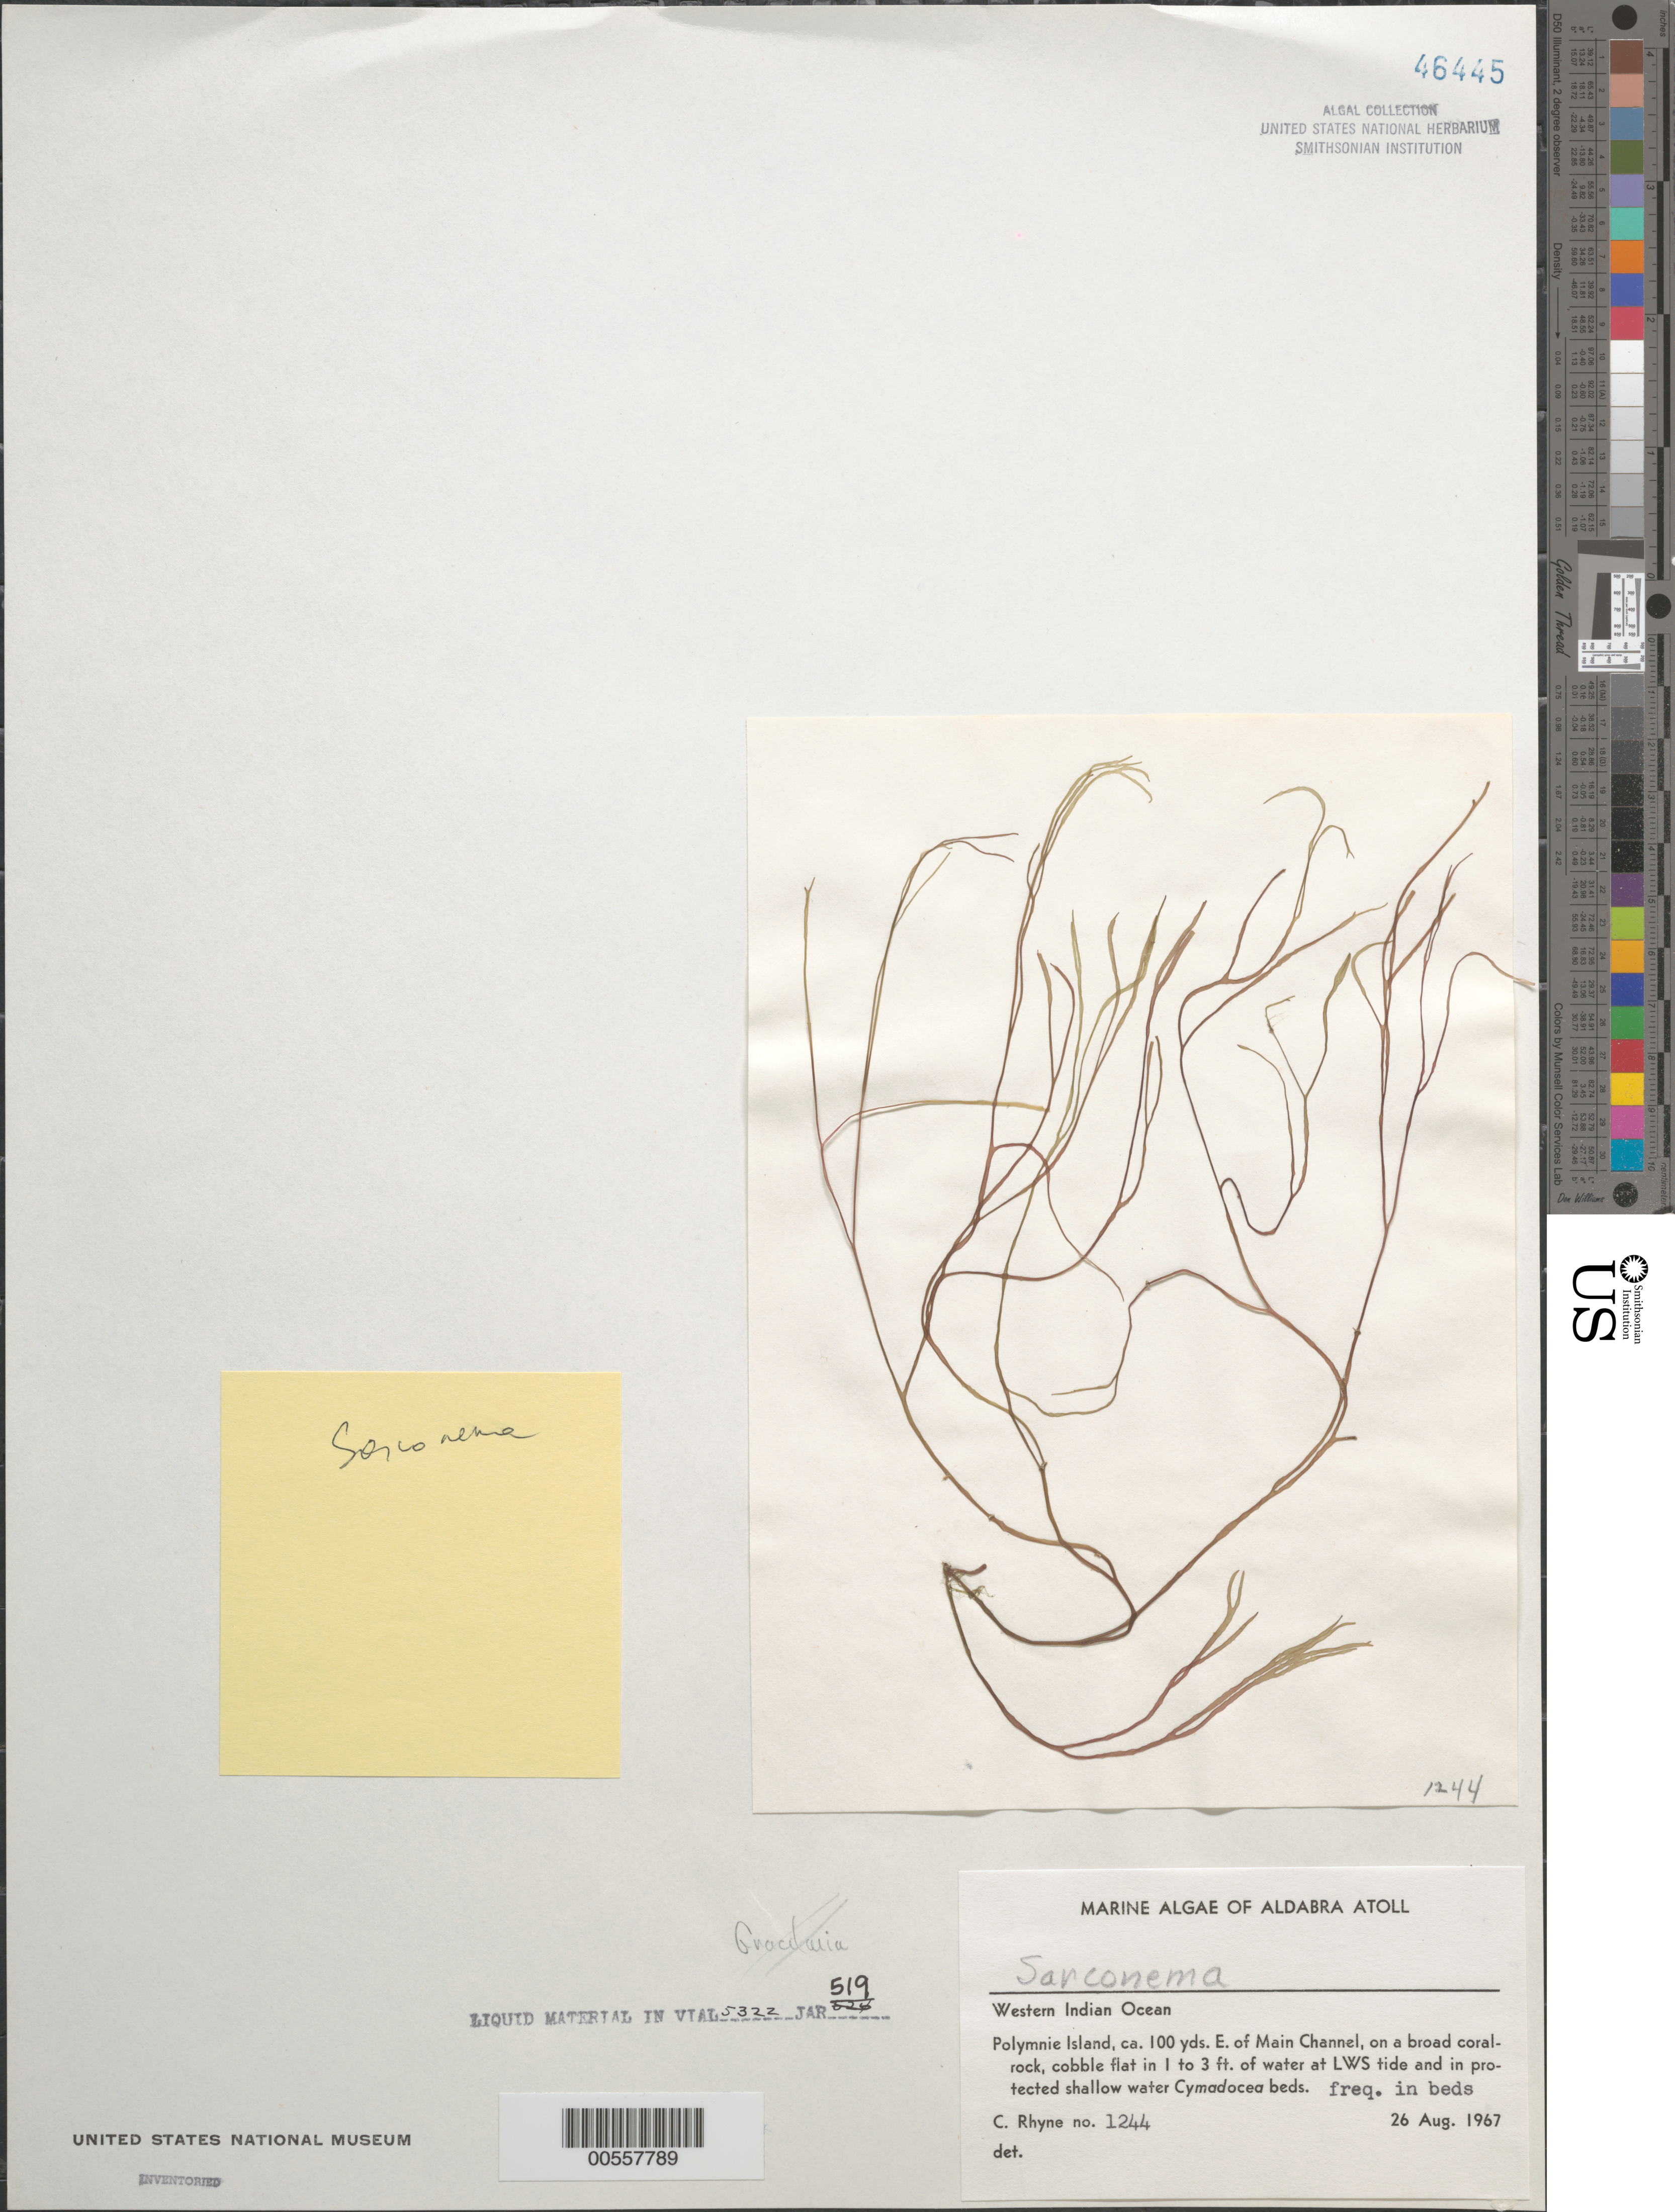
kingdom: Plantae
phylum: Rhodophyta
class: Florideophyceae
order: Gigartinales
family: Solieriaceae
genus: Sarconema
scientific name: Sarconema sp.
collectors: C. Rhyne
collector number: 1244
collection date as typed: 26 Aug 1967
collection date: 1967-08-26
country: Seychelles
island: Aldabra Atoll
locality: Polymnie Islet, East of Main Channel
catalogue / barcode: US 46445